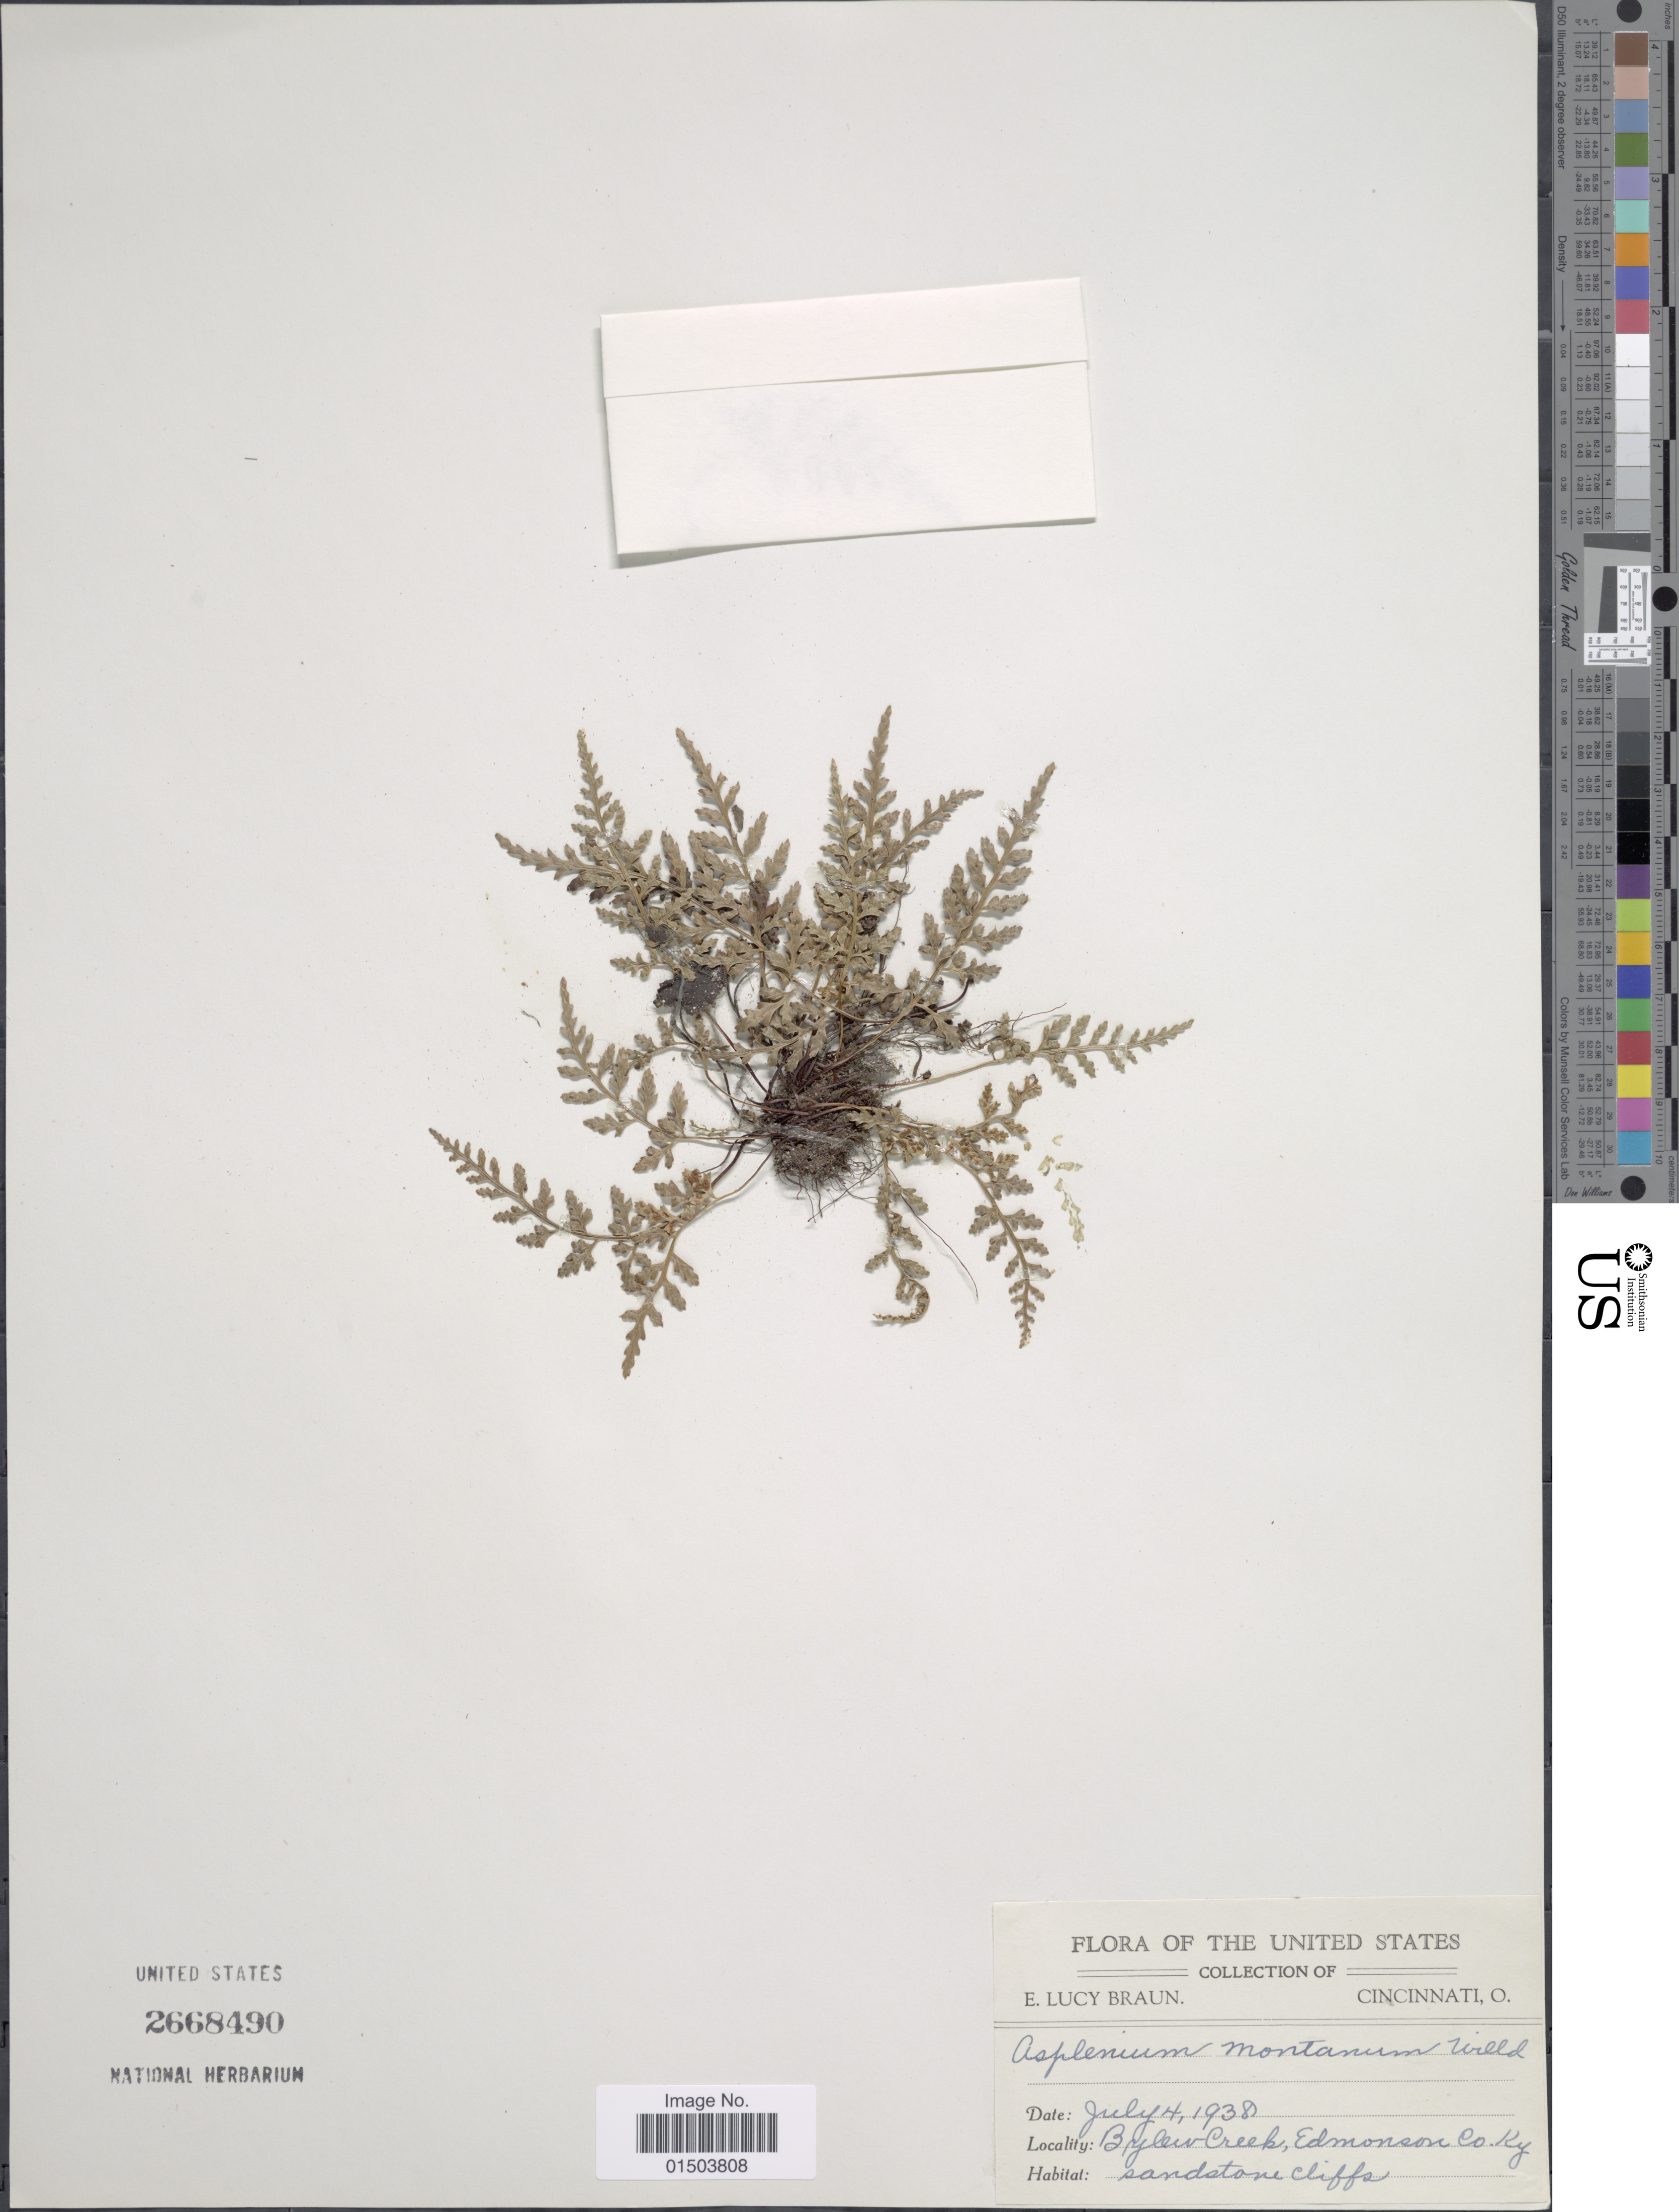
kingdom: Plantae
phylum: Tracheophyta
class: Polypodiopsida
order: Polypodiales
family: Aspleniaceae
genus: Asplenium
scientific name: Asplenium montanum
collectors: E. L. Braun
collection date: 1938-07-04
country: United States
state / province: Kentucky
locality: Bylew Creek, Edmonson Co.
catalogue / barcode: US 2668490